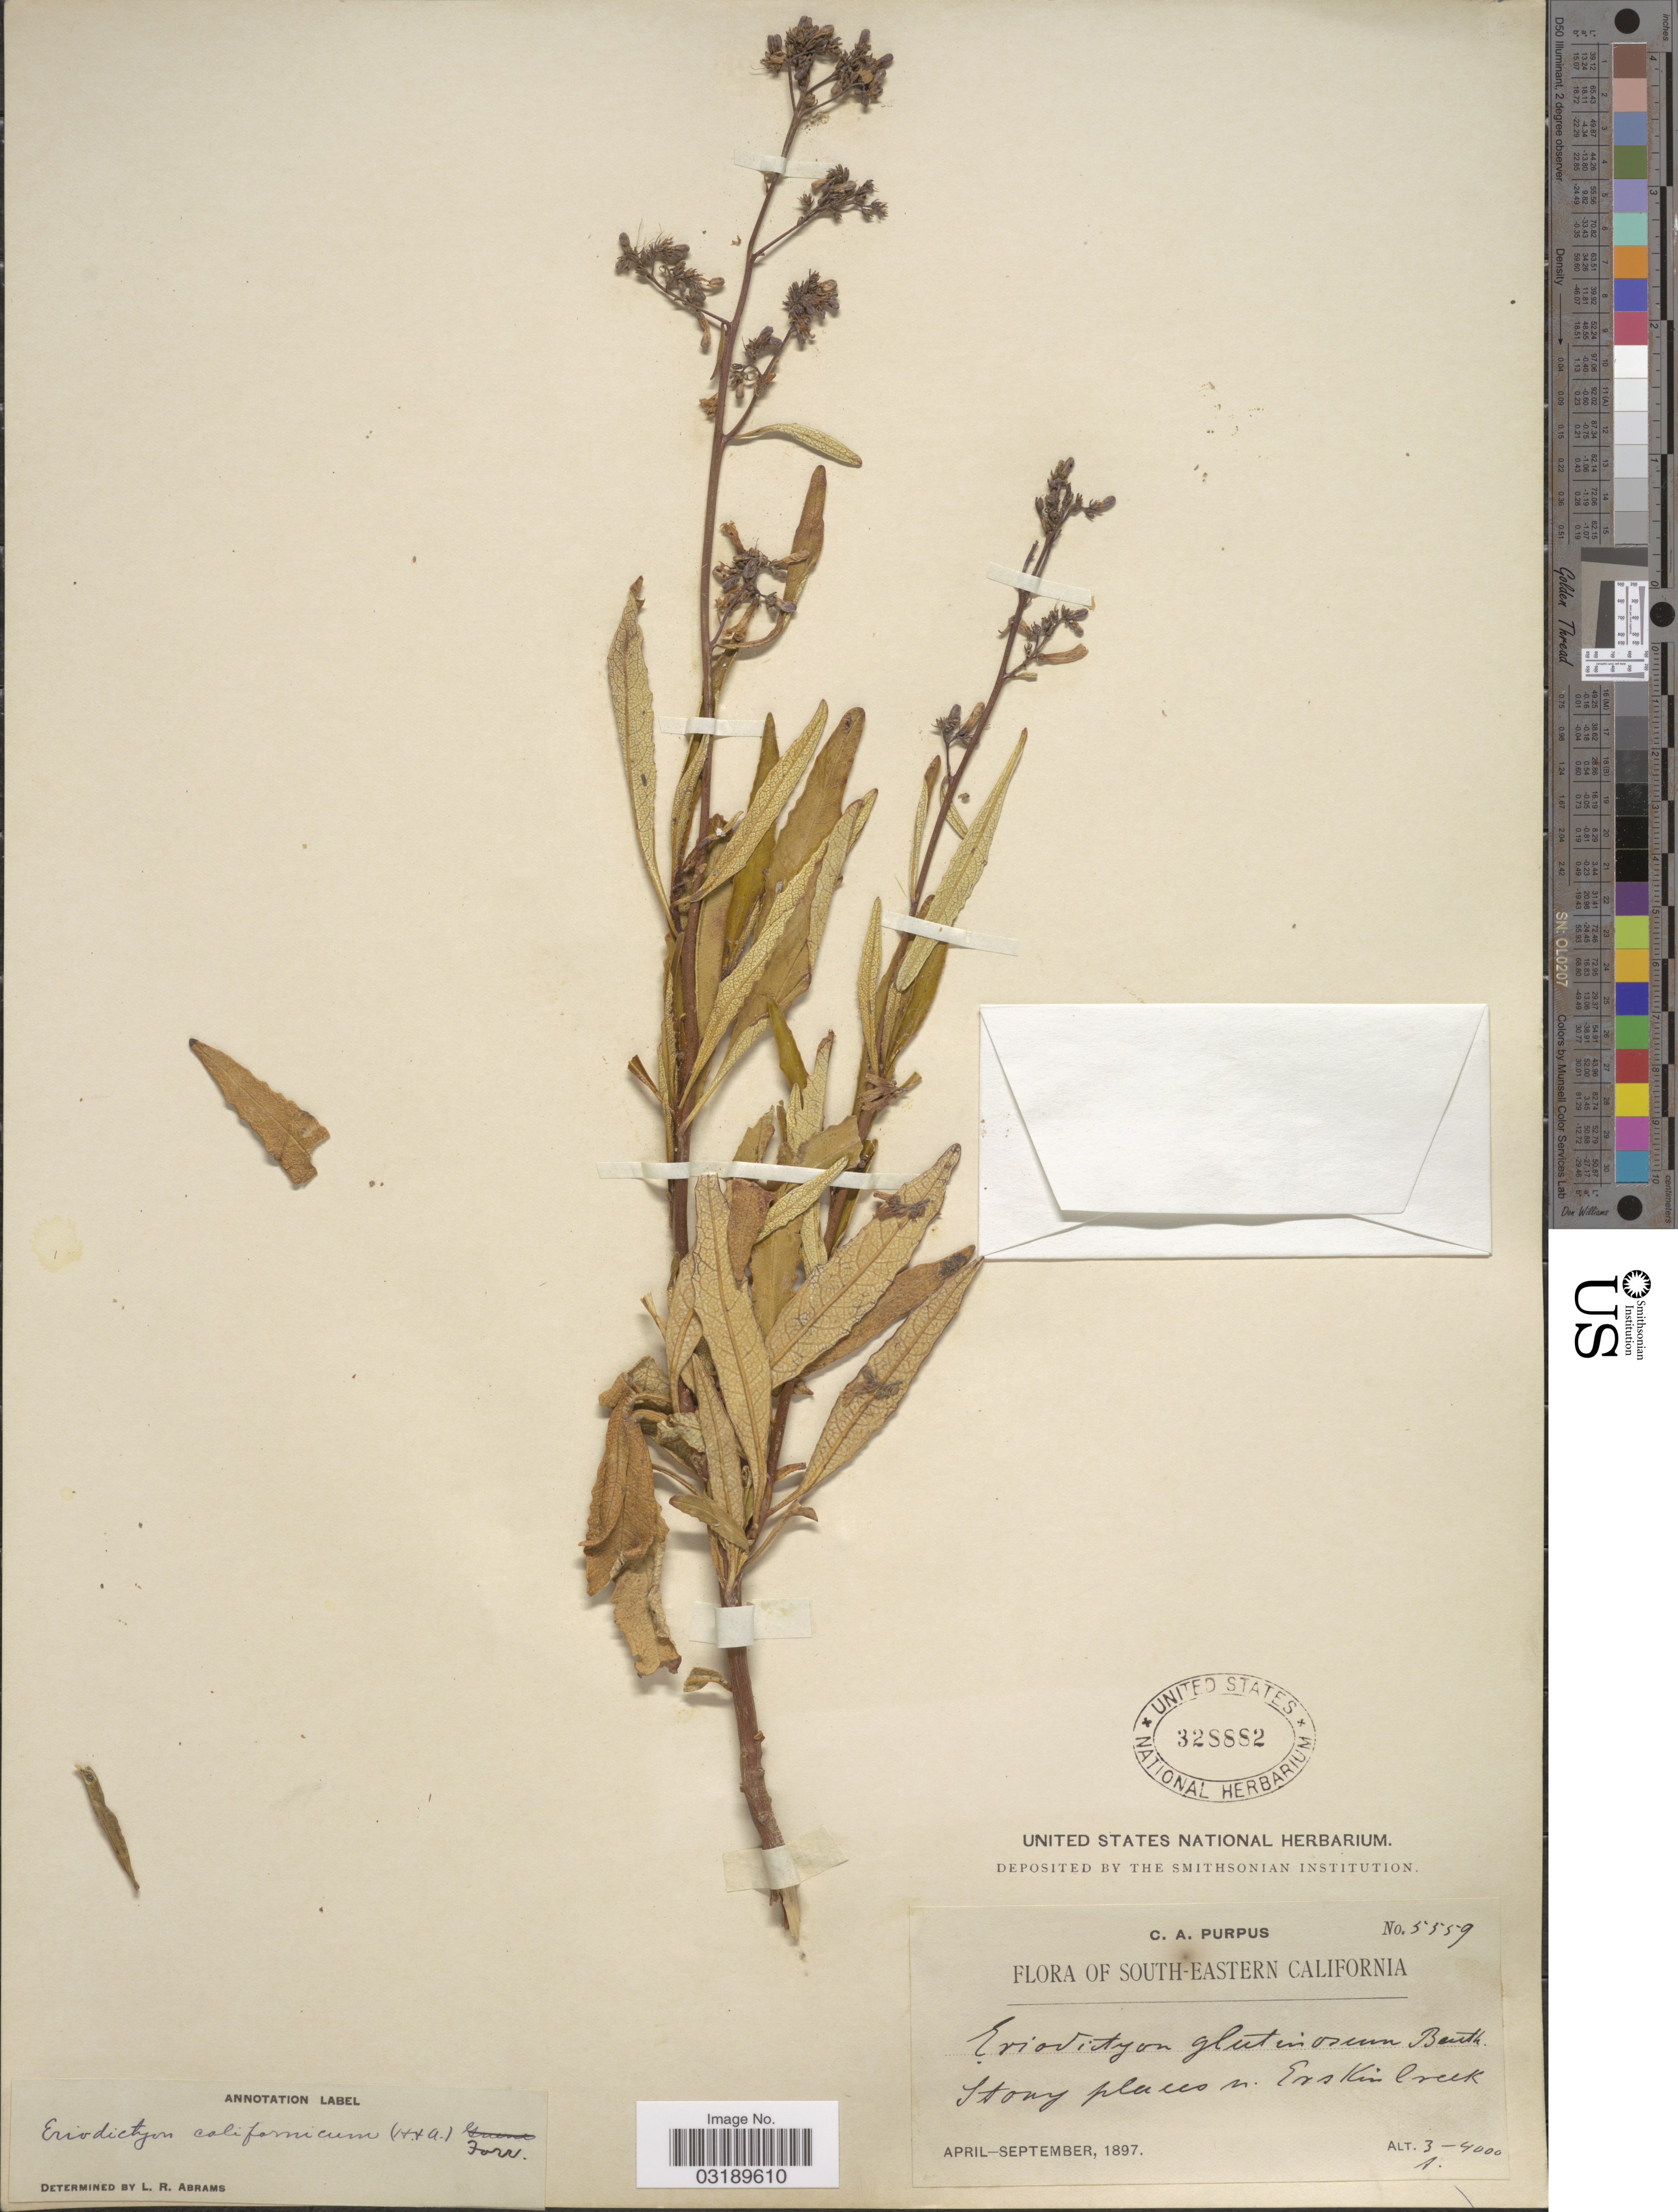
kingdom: Plantae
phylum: Tracheophyta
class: Magnoliopsida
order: Boraginales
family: Namaceae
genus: Eriodictyon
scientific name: Eriodictyon californicum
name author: (Hook. & Arn.) Torr.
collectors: C. A. Purpus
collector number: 5559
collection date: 1897-04/1897-09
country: United States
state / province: California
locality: South-eastern California. Stony places n. Erskin Creek.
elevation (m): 914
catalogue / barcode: US 328882